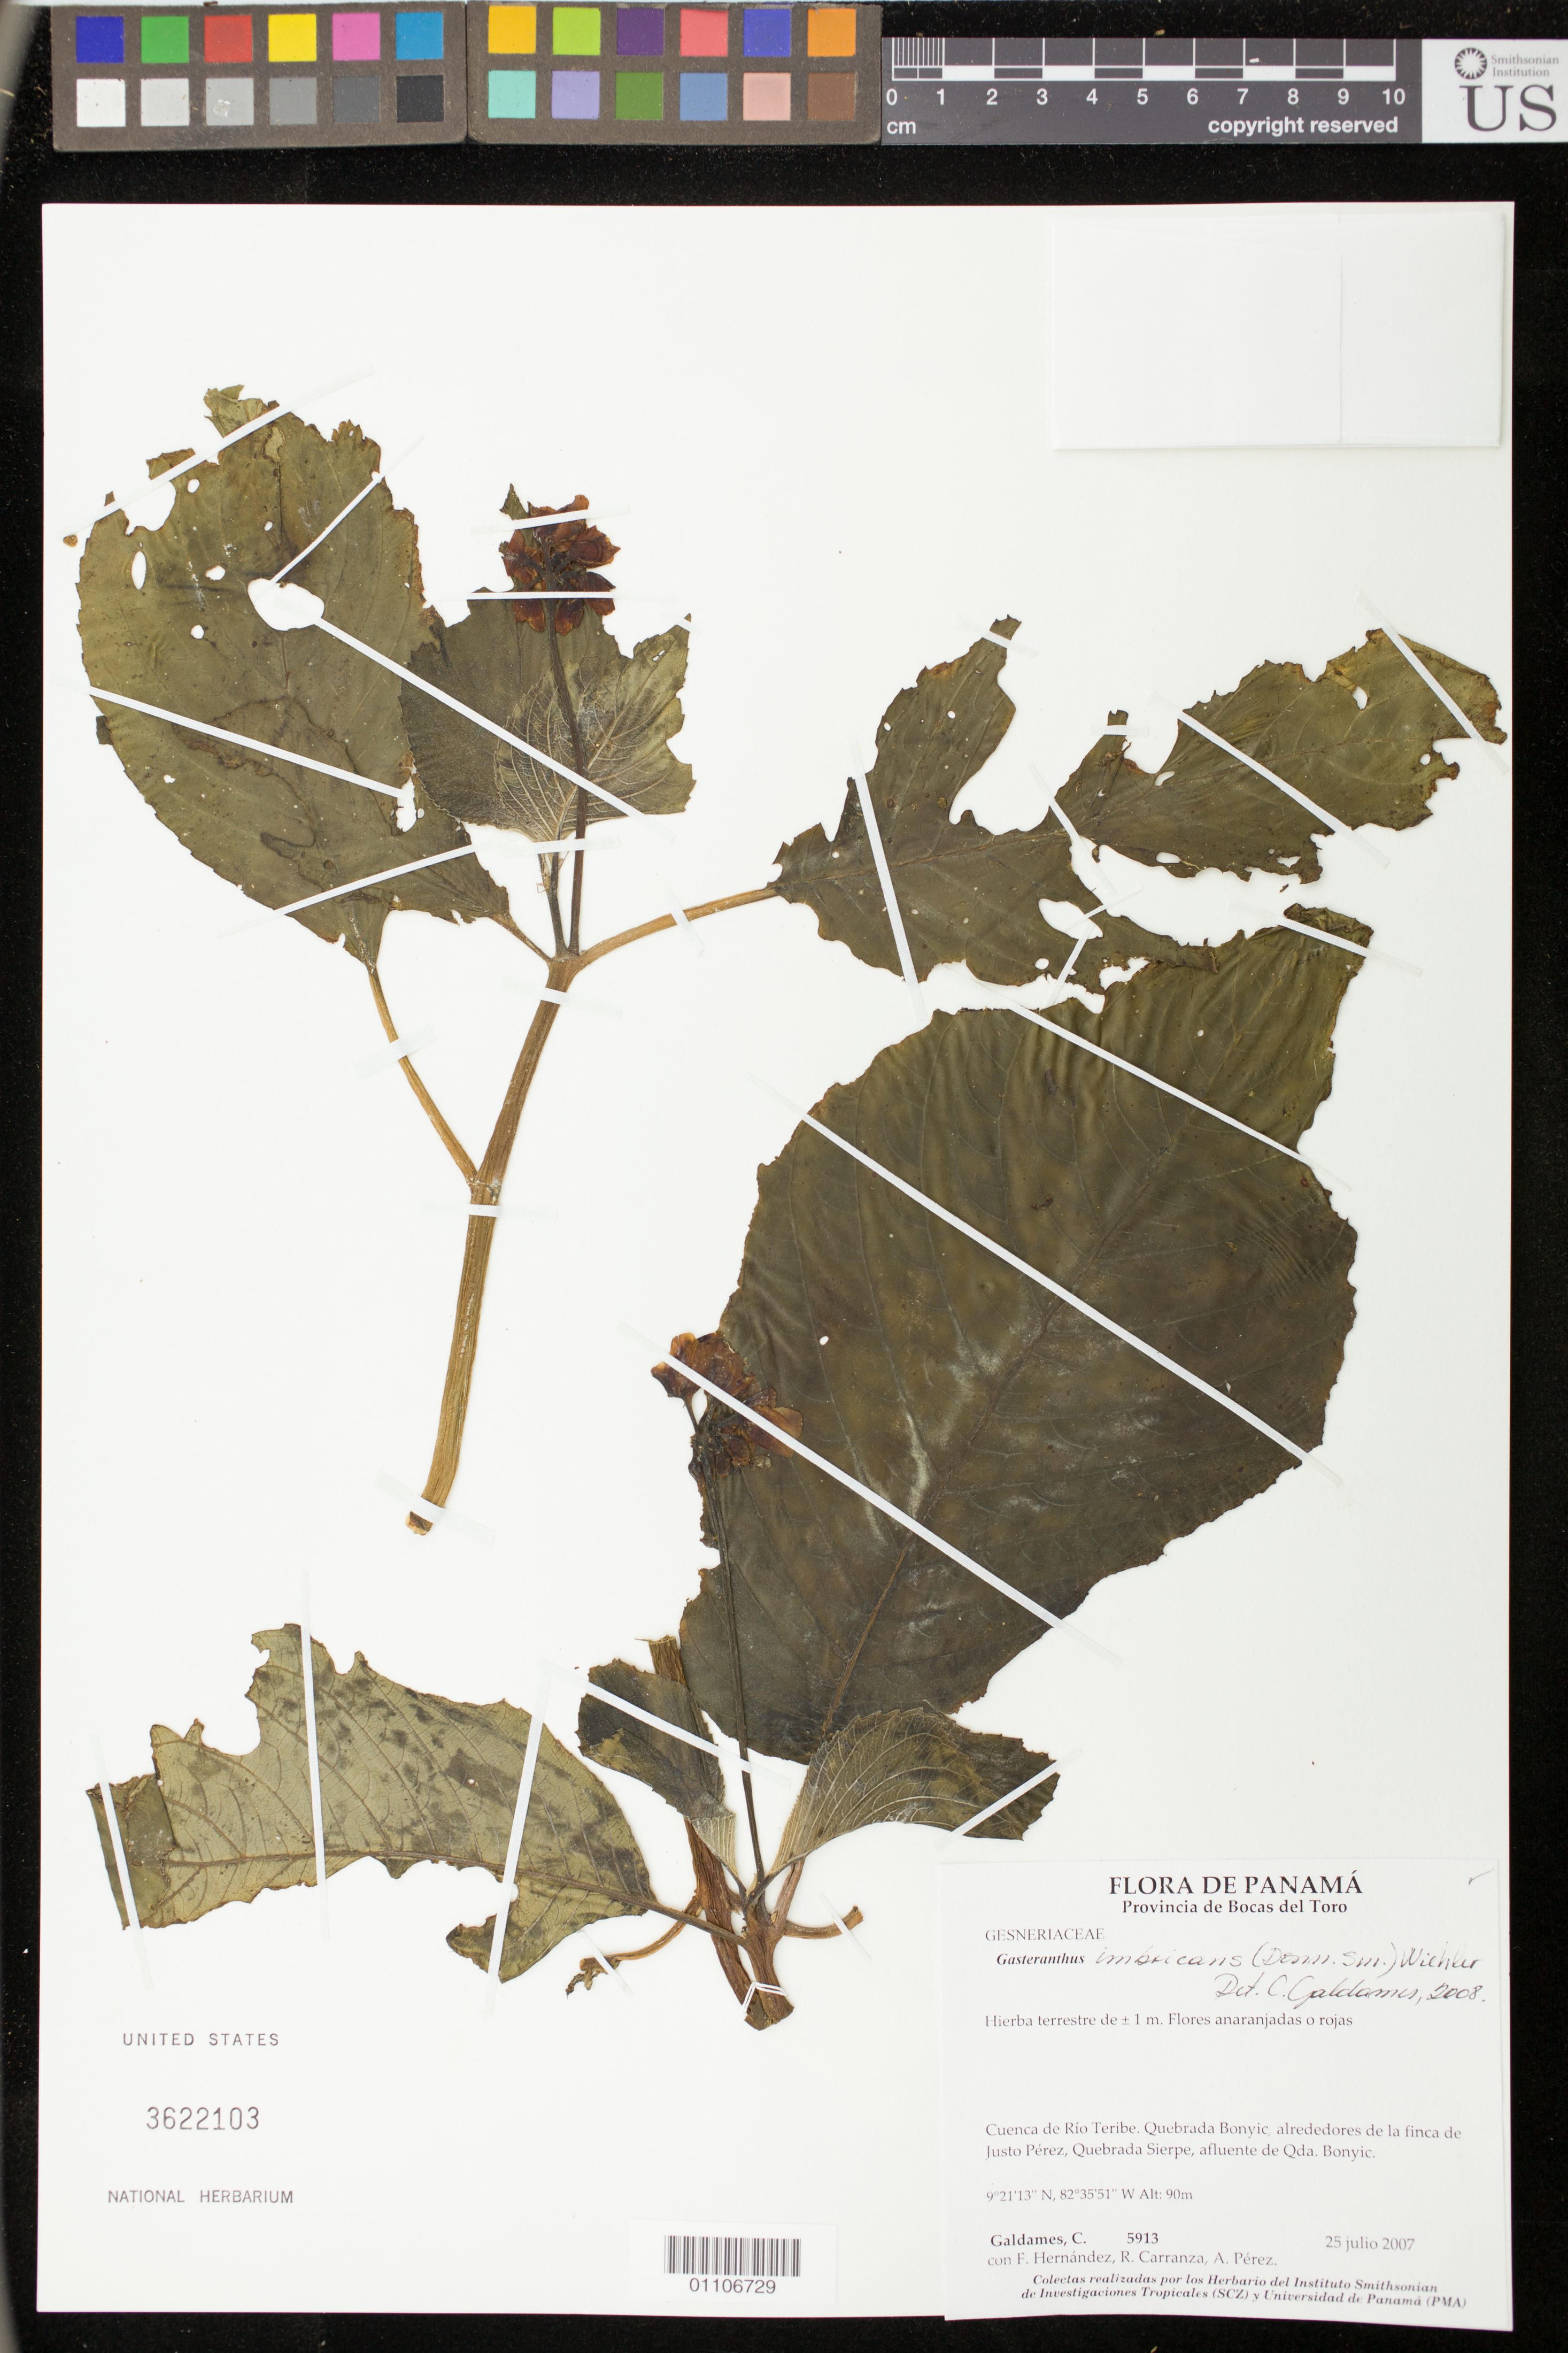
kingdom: Plantae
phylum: Tracheophyta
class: Magnoliopsida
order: Lamiales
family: Gesneriaceae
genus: Gasteranthus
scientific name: Gasteranthus imbricans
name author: (Donn. Sm.) Wiehler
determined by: Galdames, C.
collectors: C. Galdames, F. Hernandez, R. Carranza & A. Perez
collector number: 5913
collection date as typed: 25 Jul 2007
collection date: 2007-07-25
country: Panama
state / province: Bocas del Toro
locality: Cuenca de Rio Teribe. Quebrada Bonyic, alrededores de la finca de Justo Perez, Quebrada Sierpe, afluente de Qda. Bonyic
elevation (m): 90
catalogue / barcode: US 3622103